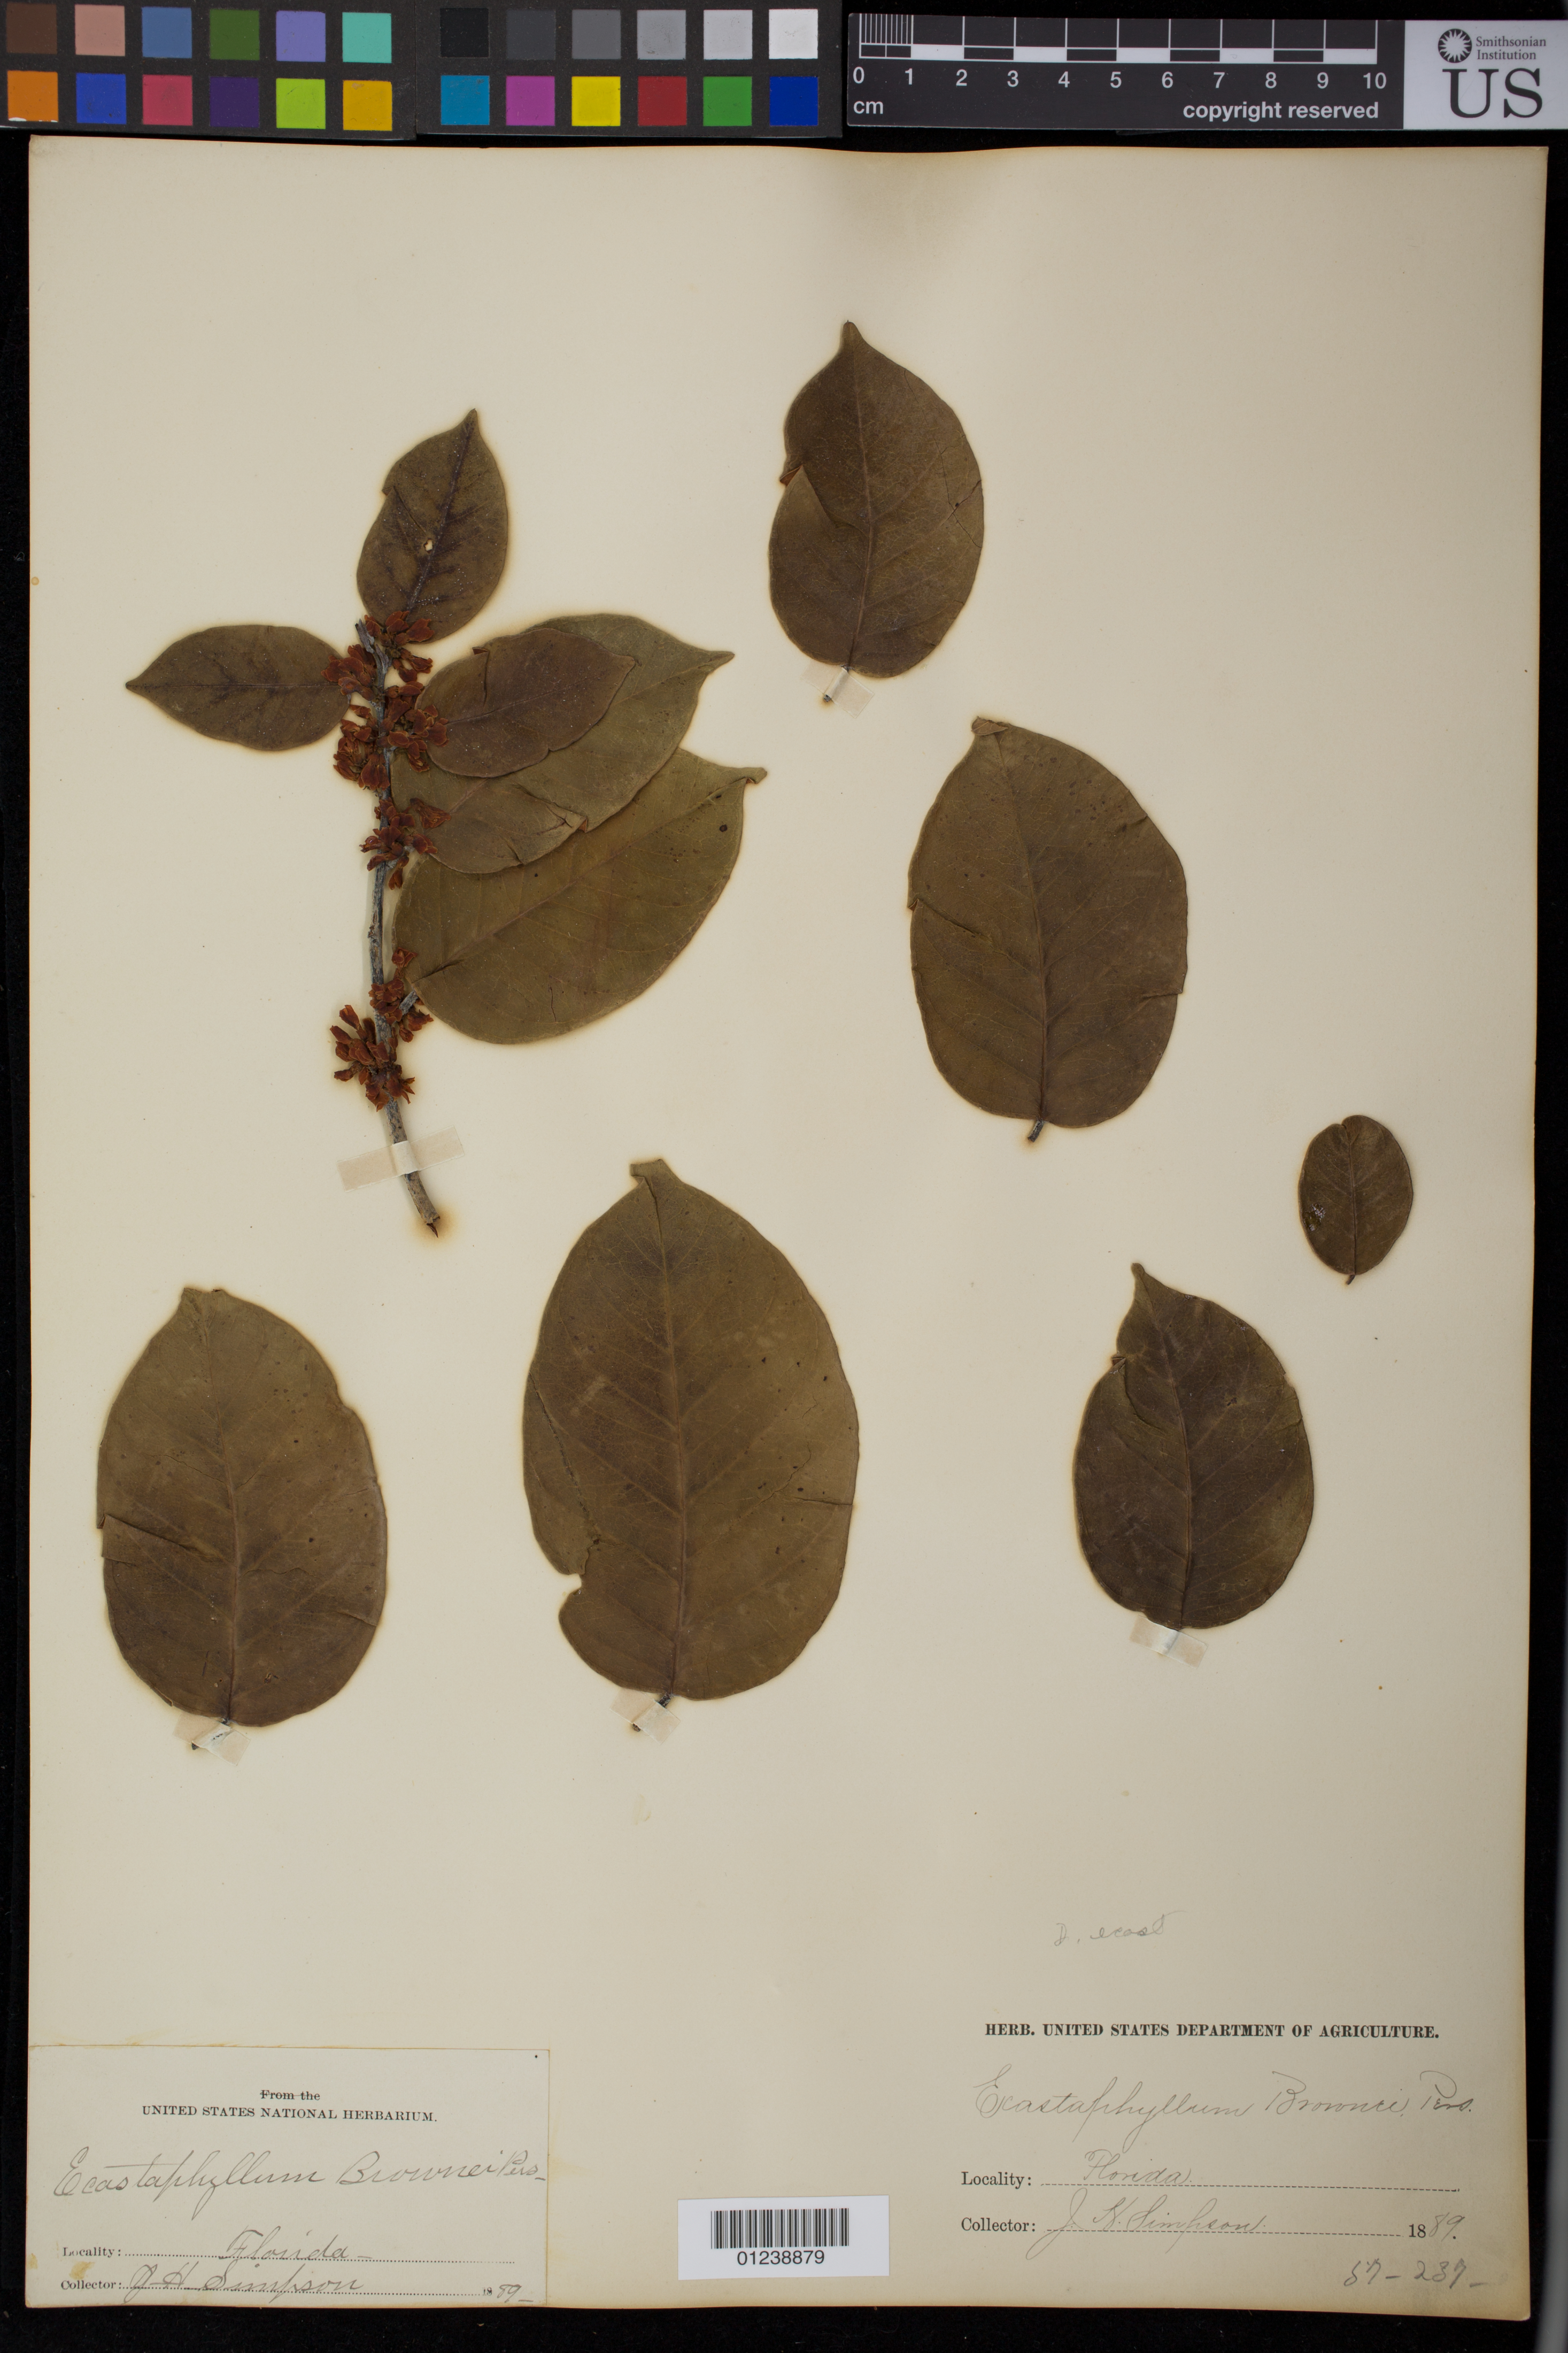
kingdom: Plantae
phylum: Tracheophyta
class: Magnoliopsida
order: Fabales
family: Fabaceae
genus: Dalbergia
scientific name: Dalbergia ecastaphyllum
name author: (L.) Taub.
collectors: J. H. Simpson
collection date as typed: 1889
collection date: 1889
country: United States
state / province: Florida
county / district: Manatee